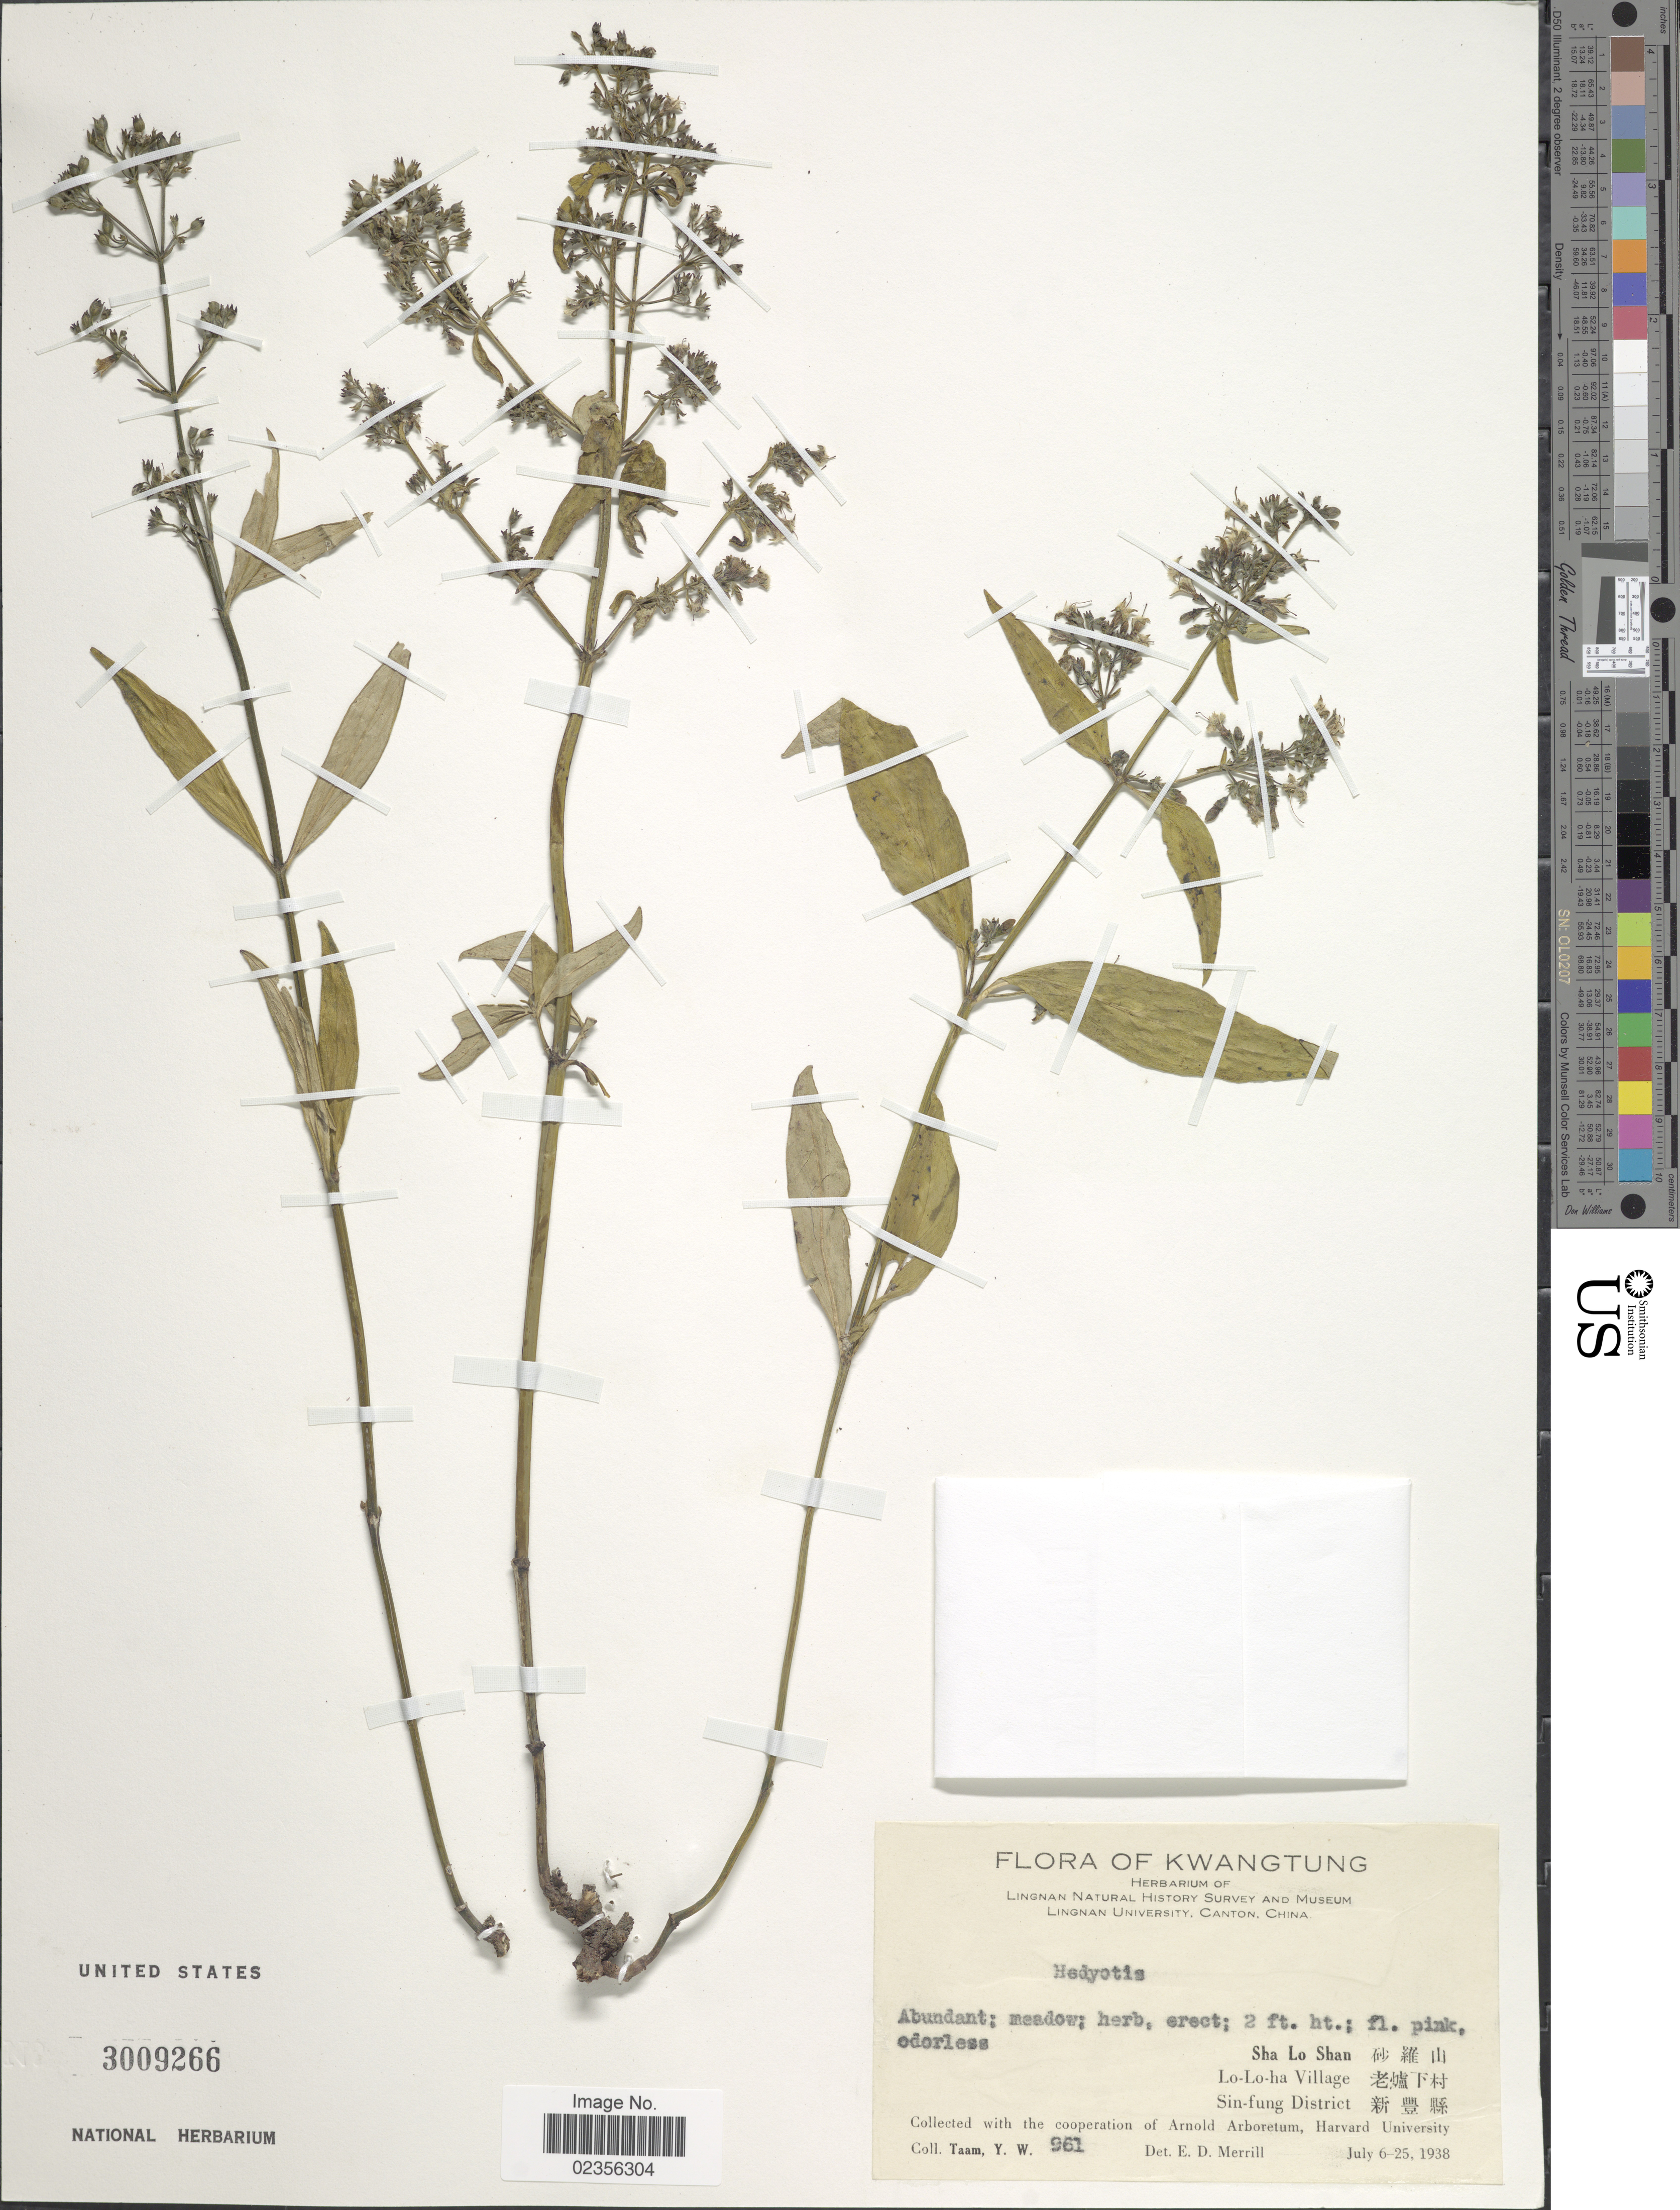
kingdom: Plantae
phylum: Tracheophyta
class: Magnoliopsida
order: Gentianales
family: Rubiaceae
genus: Hedyotis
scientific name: Hedyotis sp.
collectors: Y. W. Taam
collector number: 961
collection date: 1938-07-06/1938-07-25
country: China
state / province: Guangdong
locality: Kwangtung, Sha Lo Shan, Lo-Lo-ha Village, Sing-fung District.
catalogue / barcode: US 3009266